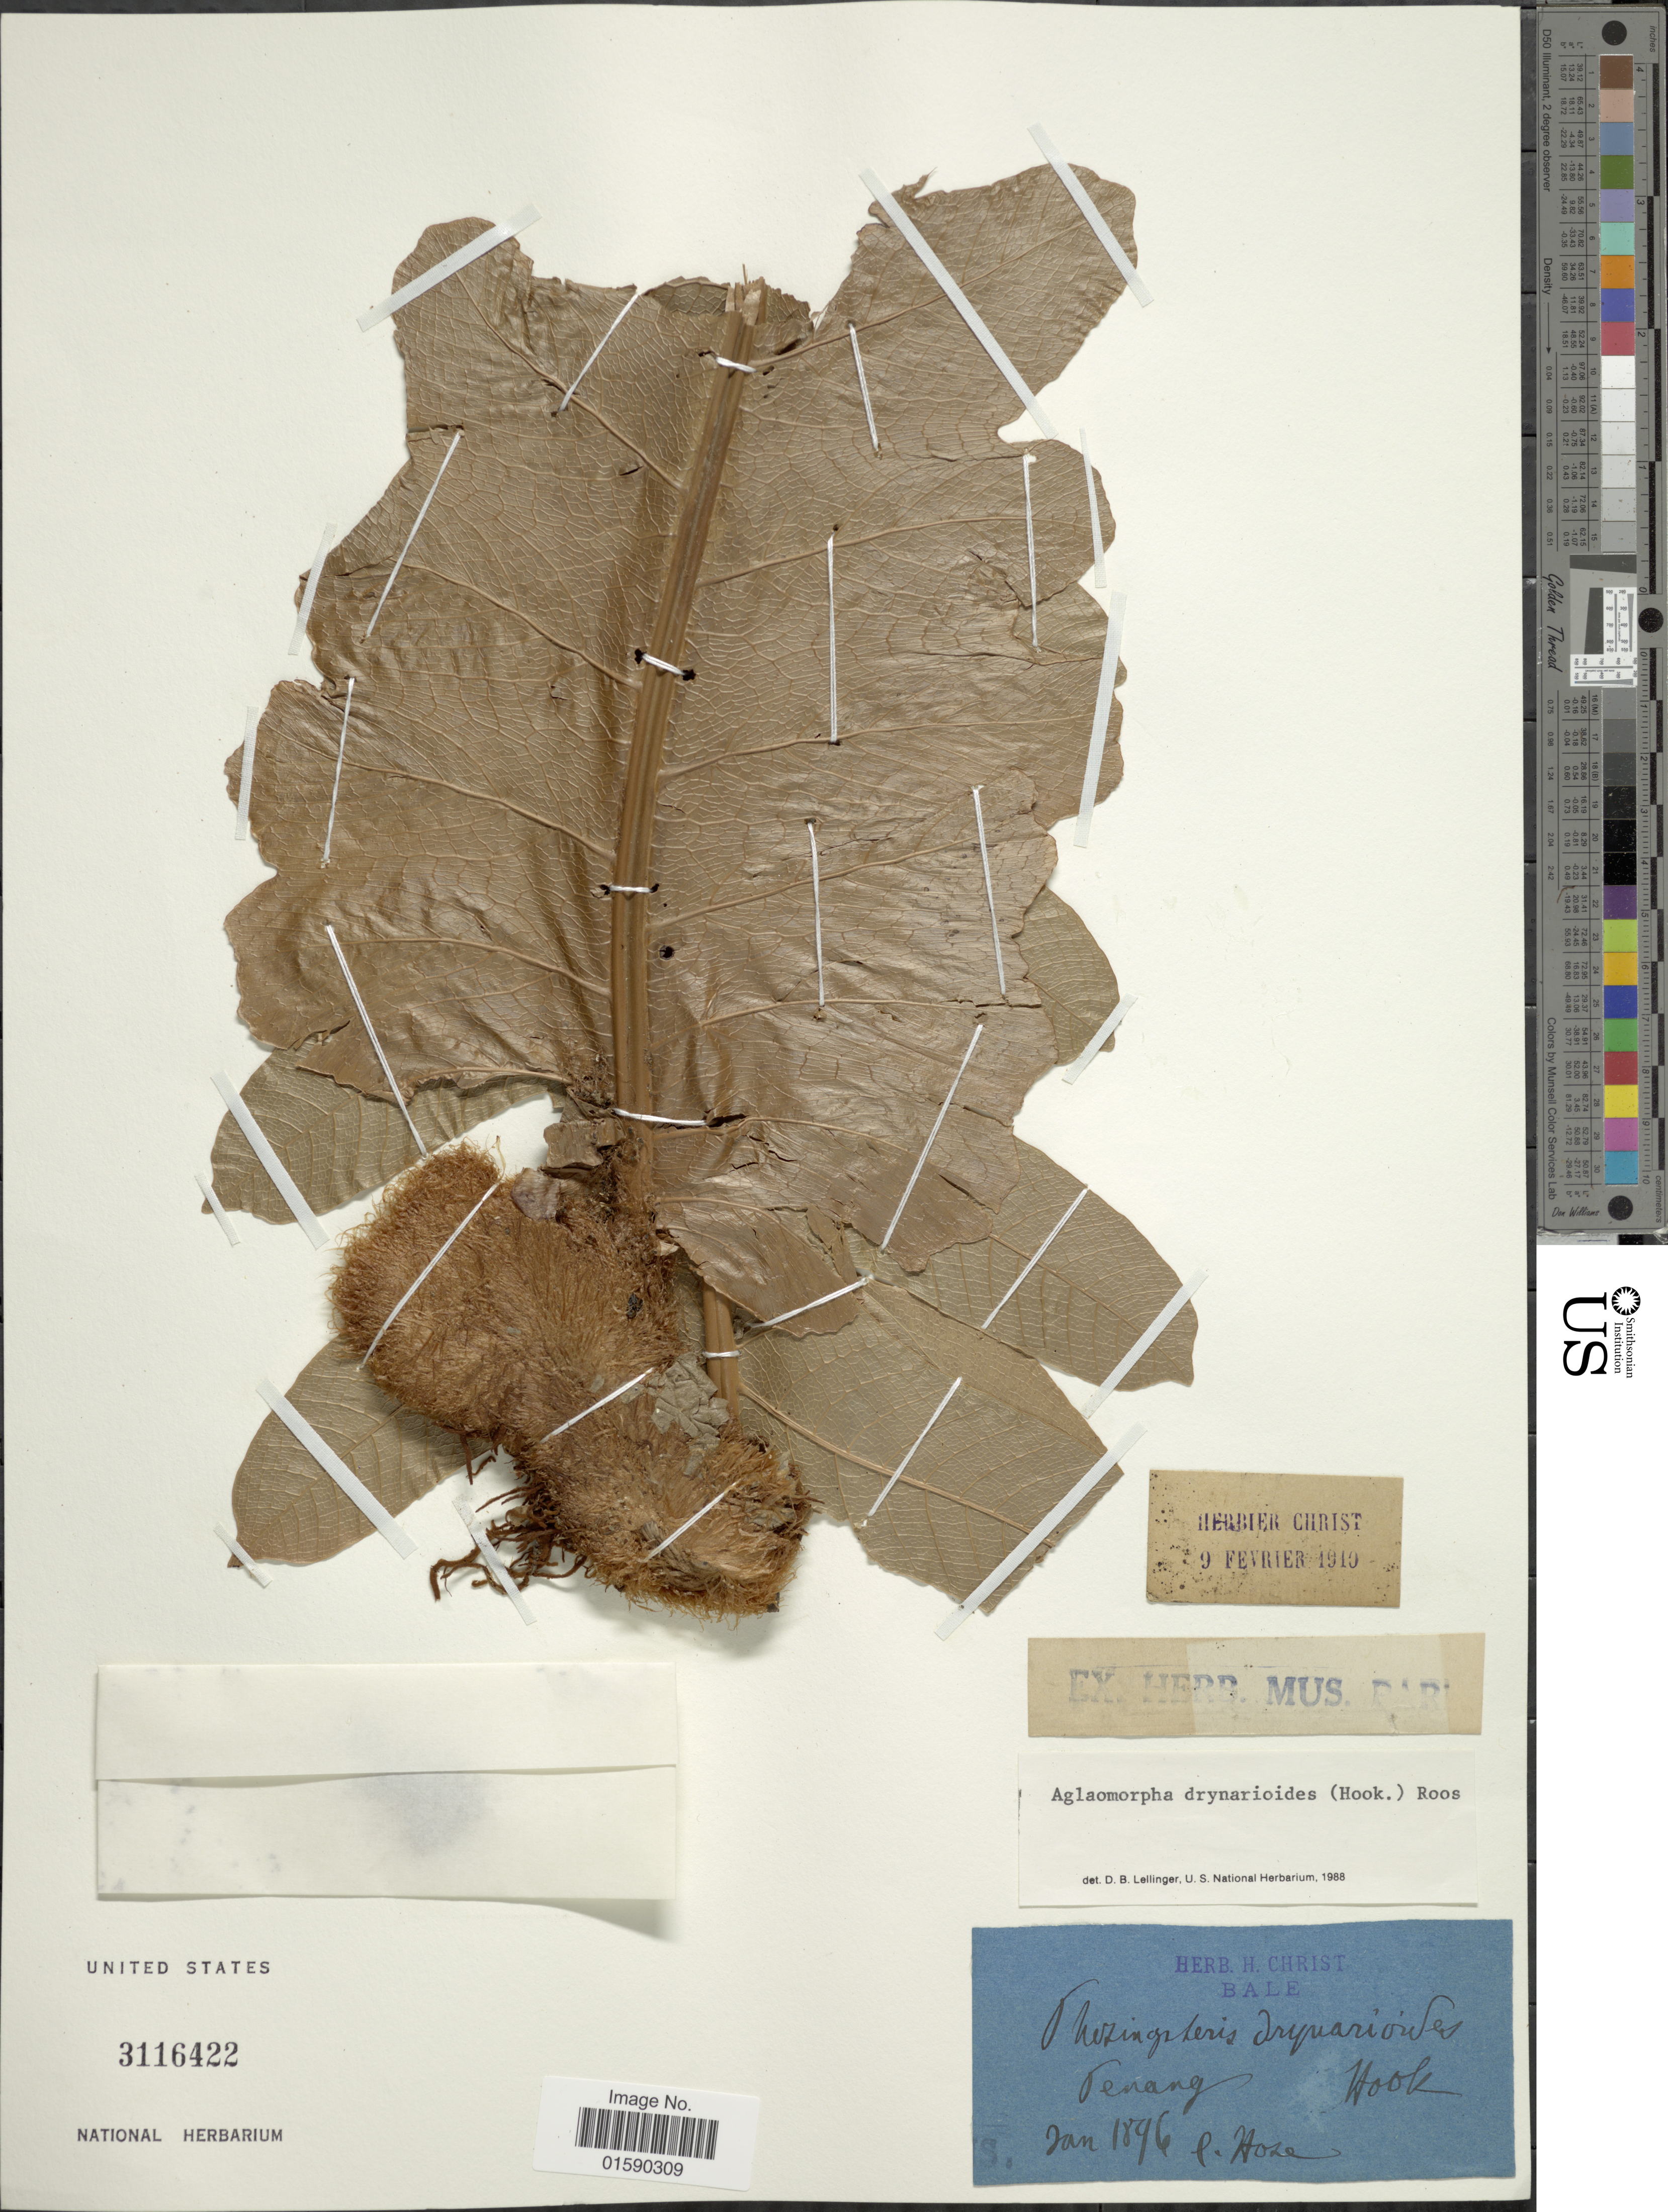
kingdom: Plantae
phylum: Tracheophyta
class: Polypodiopsida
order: Polypodiales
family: Polypodiaceae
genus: Aglaomorpha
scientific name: Aglaomorpha drynarioides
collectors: Hole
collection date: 1896-01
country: Malaysia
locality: Penang.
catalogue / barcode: US 3116422